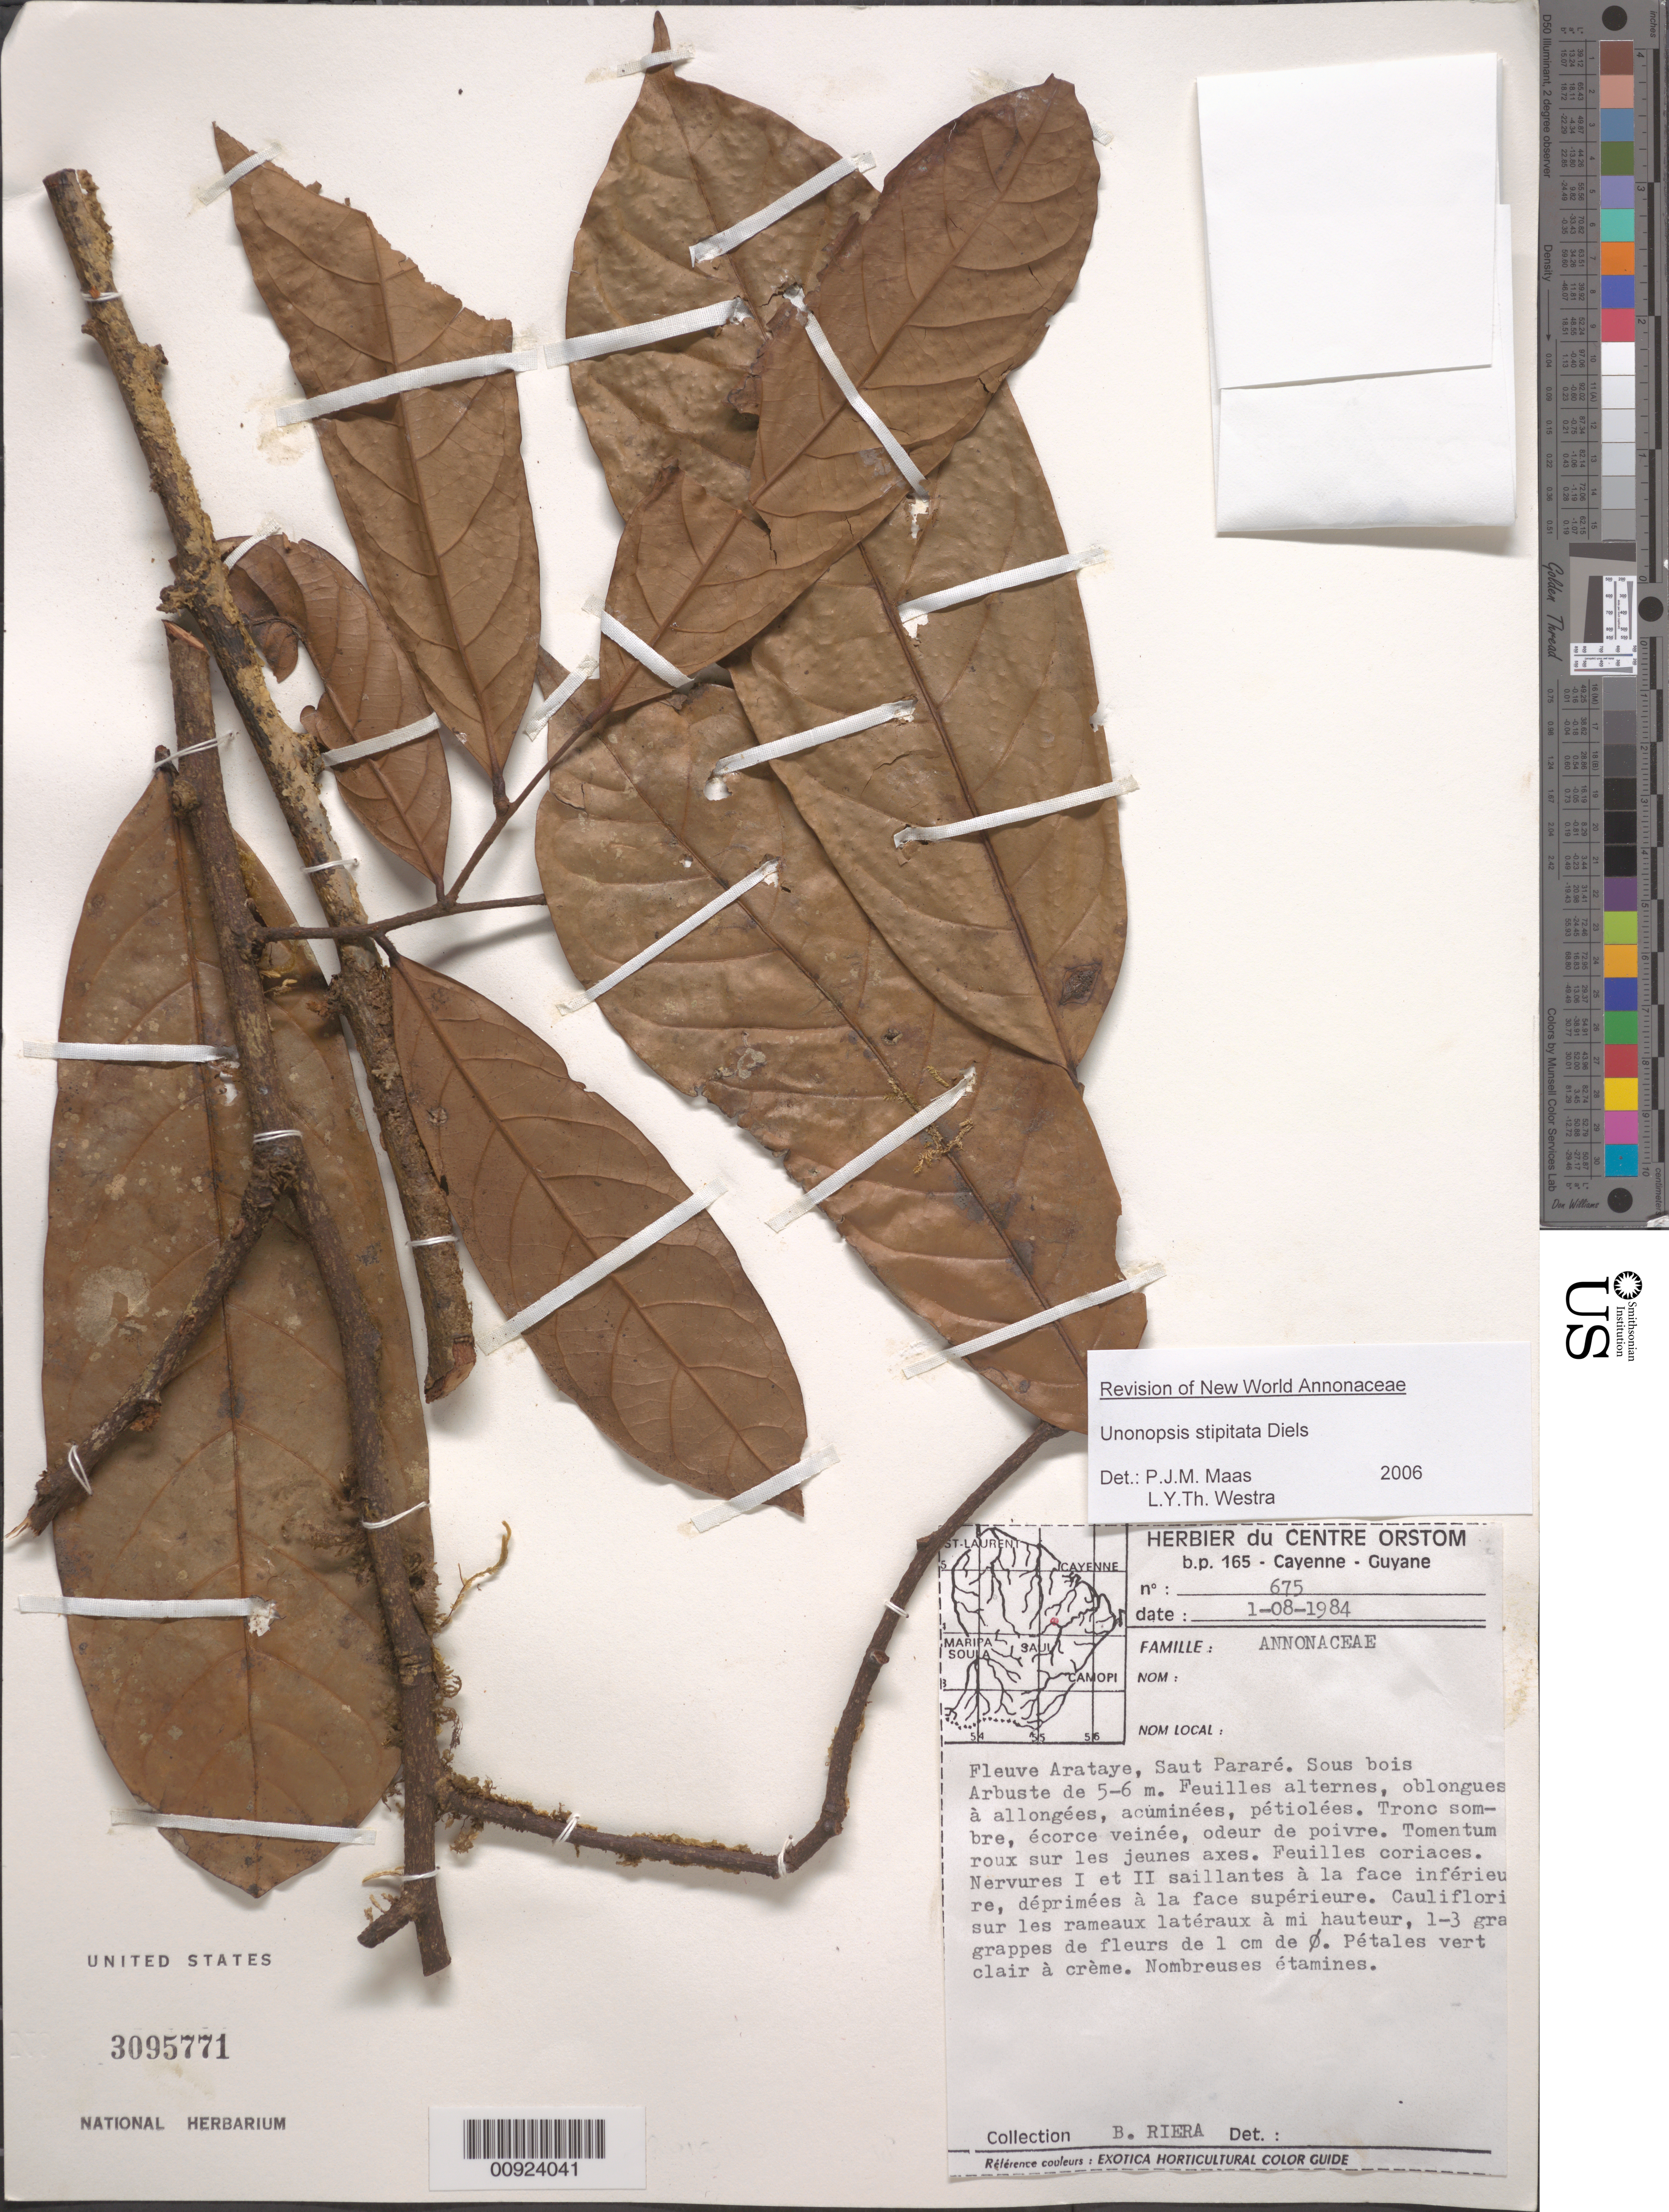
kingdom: Plantae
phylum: Tracheophyta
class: Magnoliopsida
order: Magnoliales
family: Annonaceae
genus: Unonopsis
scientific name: Unonopsis stipitata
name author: Diels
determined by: Maas, P. J.; Westra, L. Y.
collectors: B. Riéra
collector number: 675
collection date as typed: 8-Feb-84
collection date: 1984-02-08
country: French Guiana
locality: Saut Pararé, Rivière Arataye, Fleuve Approuague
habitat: Sous bois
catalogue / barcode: US 3095771